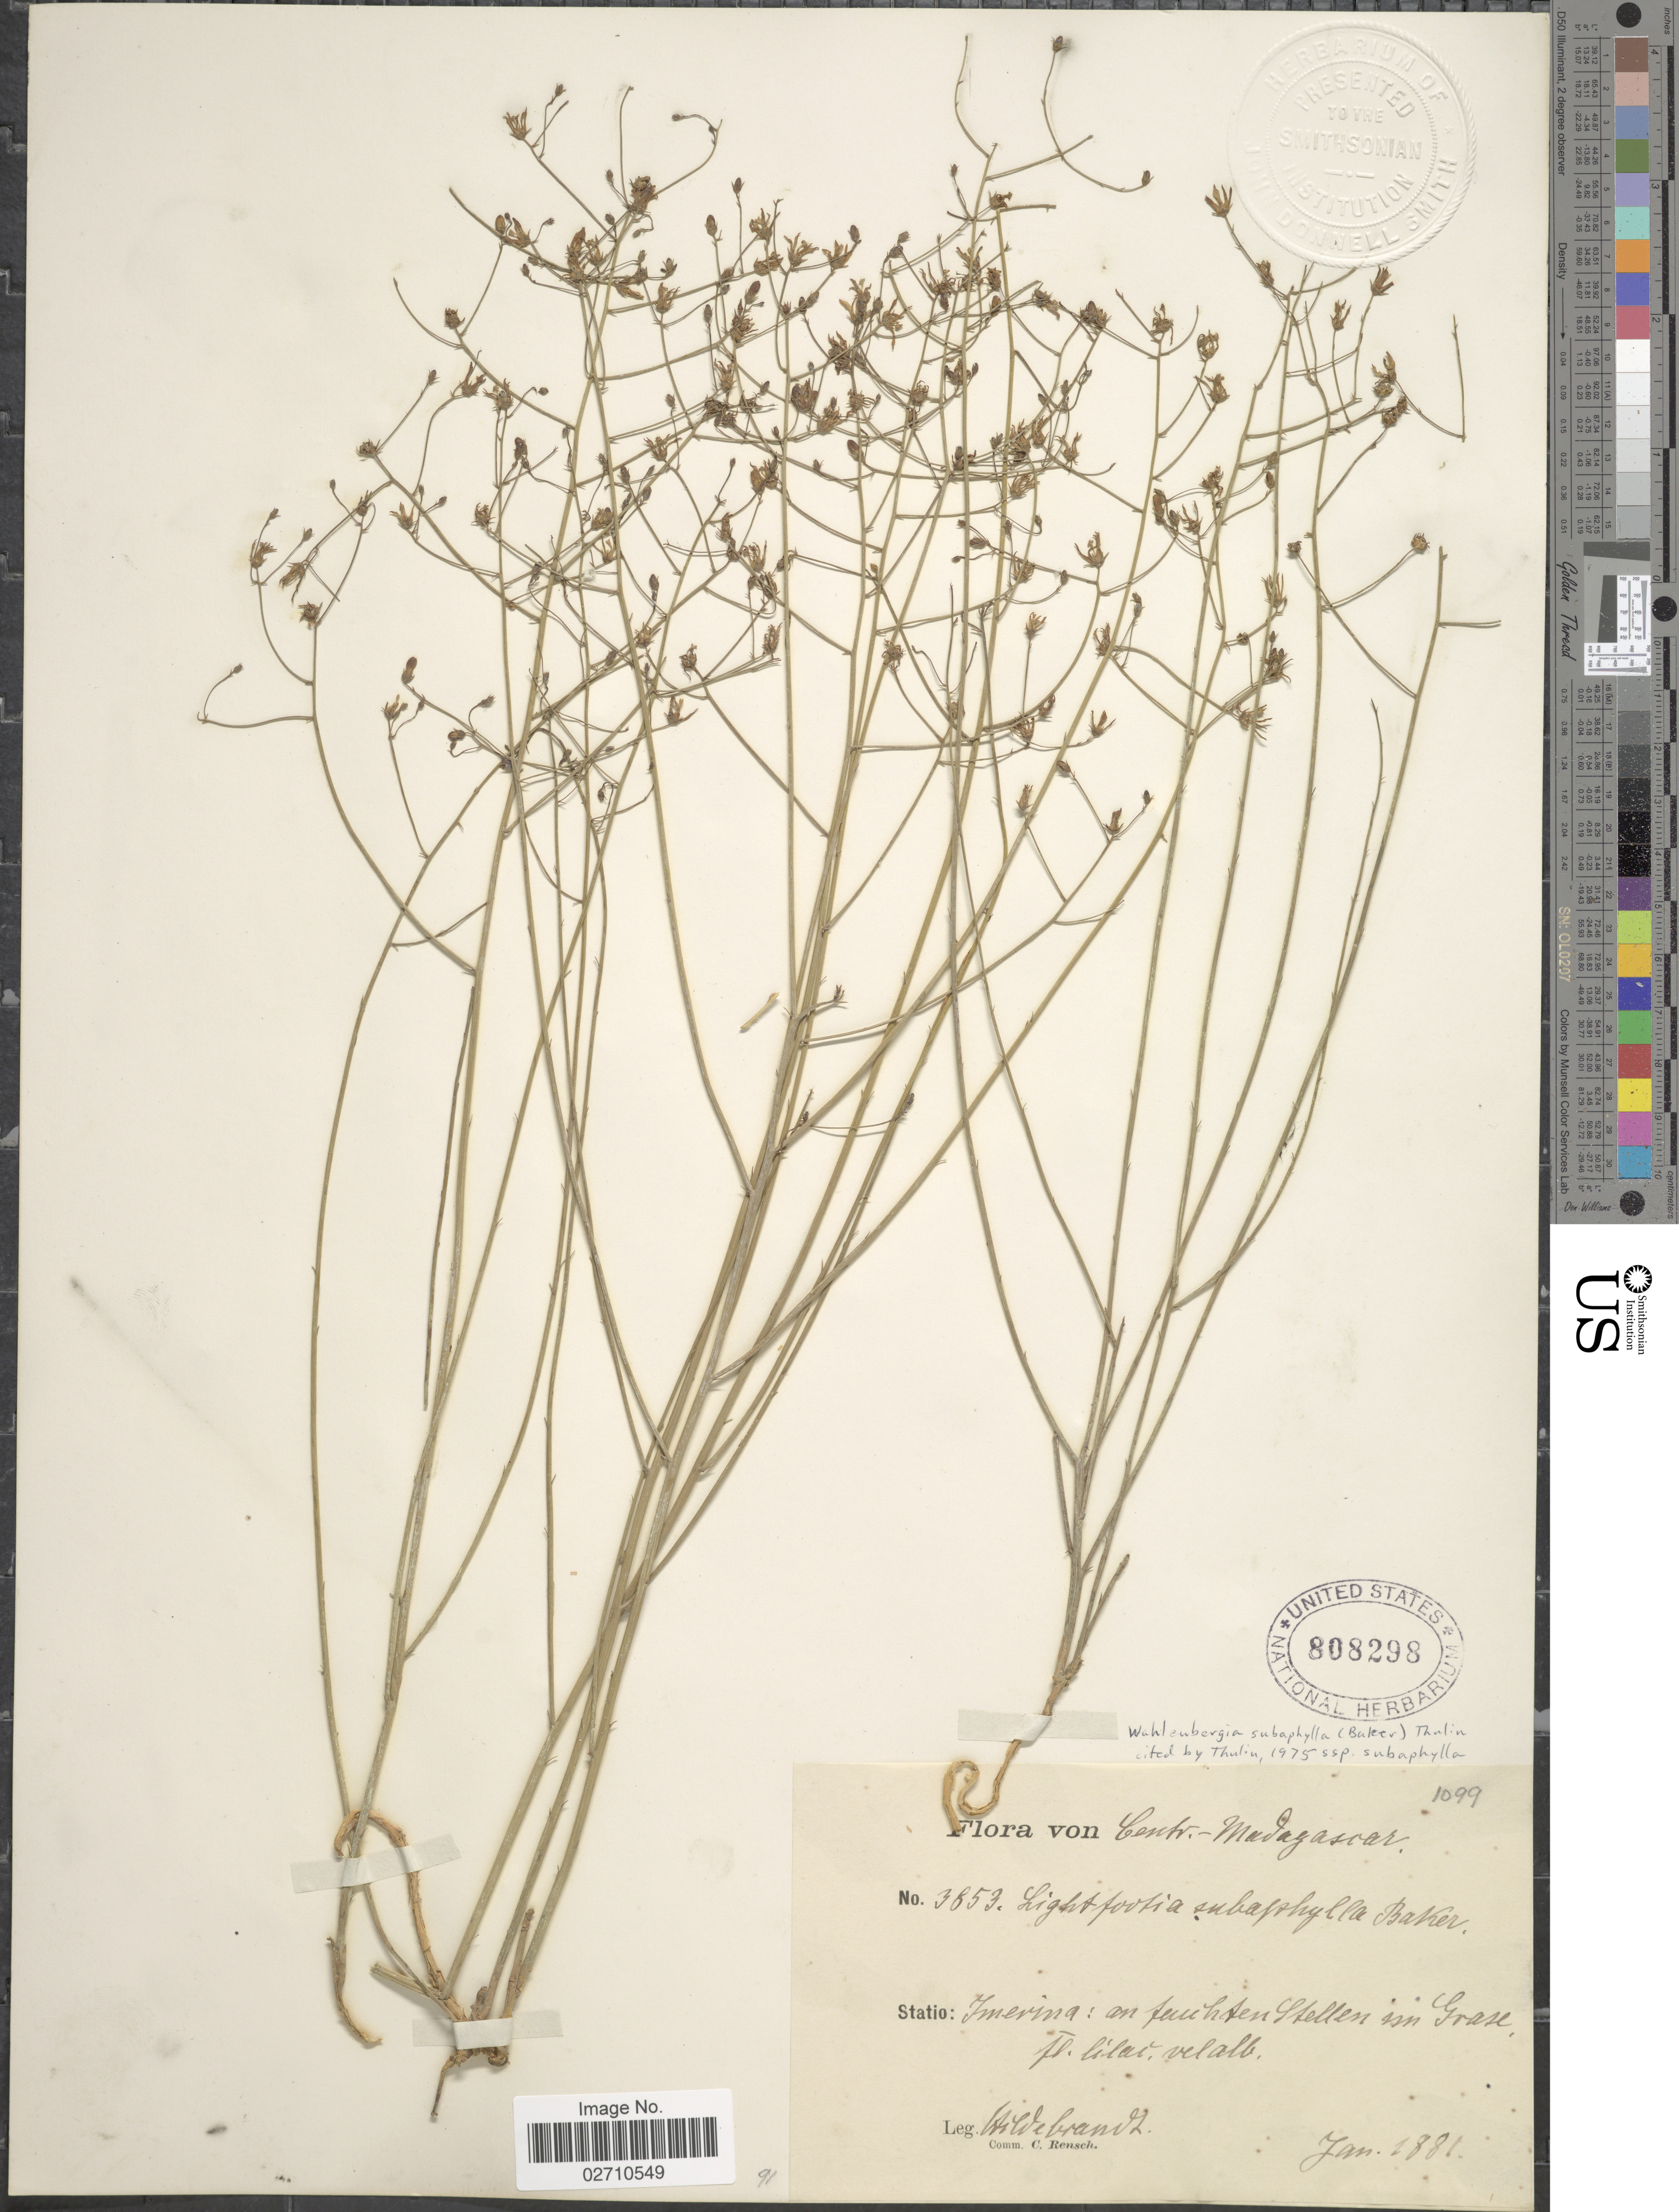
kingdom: Plantae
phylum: Tracheophyta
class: Magnoliopsida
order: Asterales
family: Campanulaceae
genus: Wahlenbergia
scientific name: Wahlenbergia subaphylla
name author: (Baker) Thulin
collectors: -. Wildebrandt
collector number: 3853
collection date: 1881-01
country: Madagascar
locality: Centr. Madagascar. Statio: Imerina: an feuchten Stellen im Grase.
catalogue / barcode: US 808298